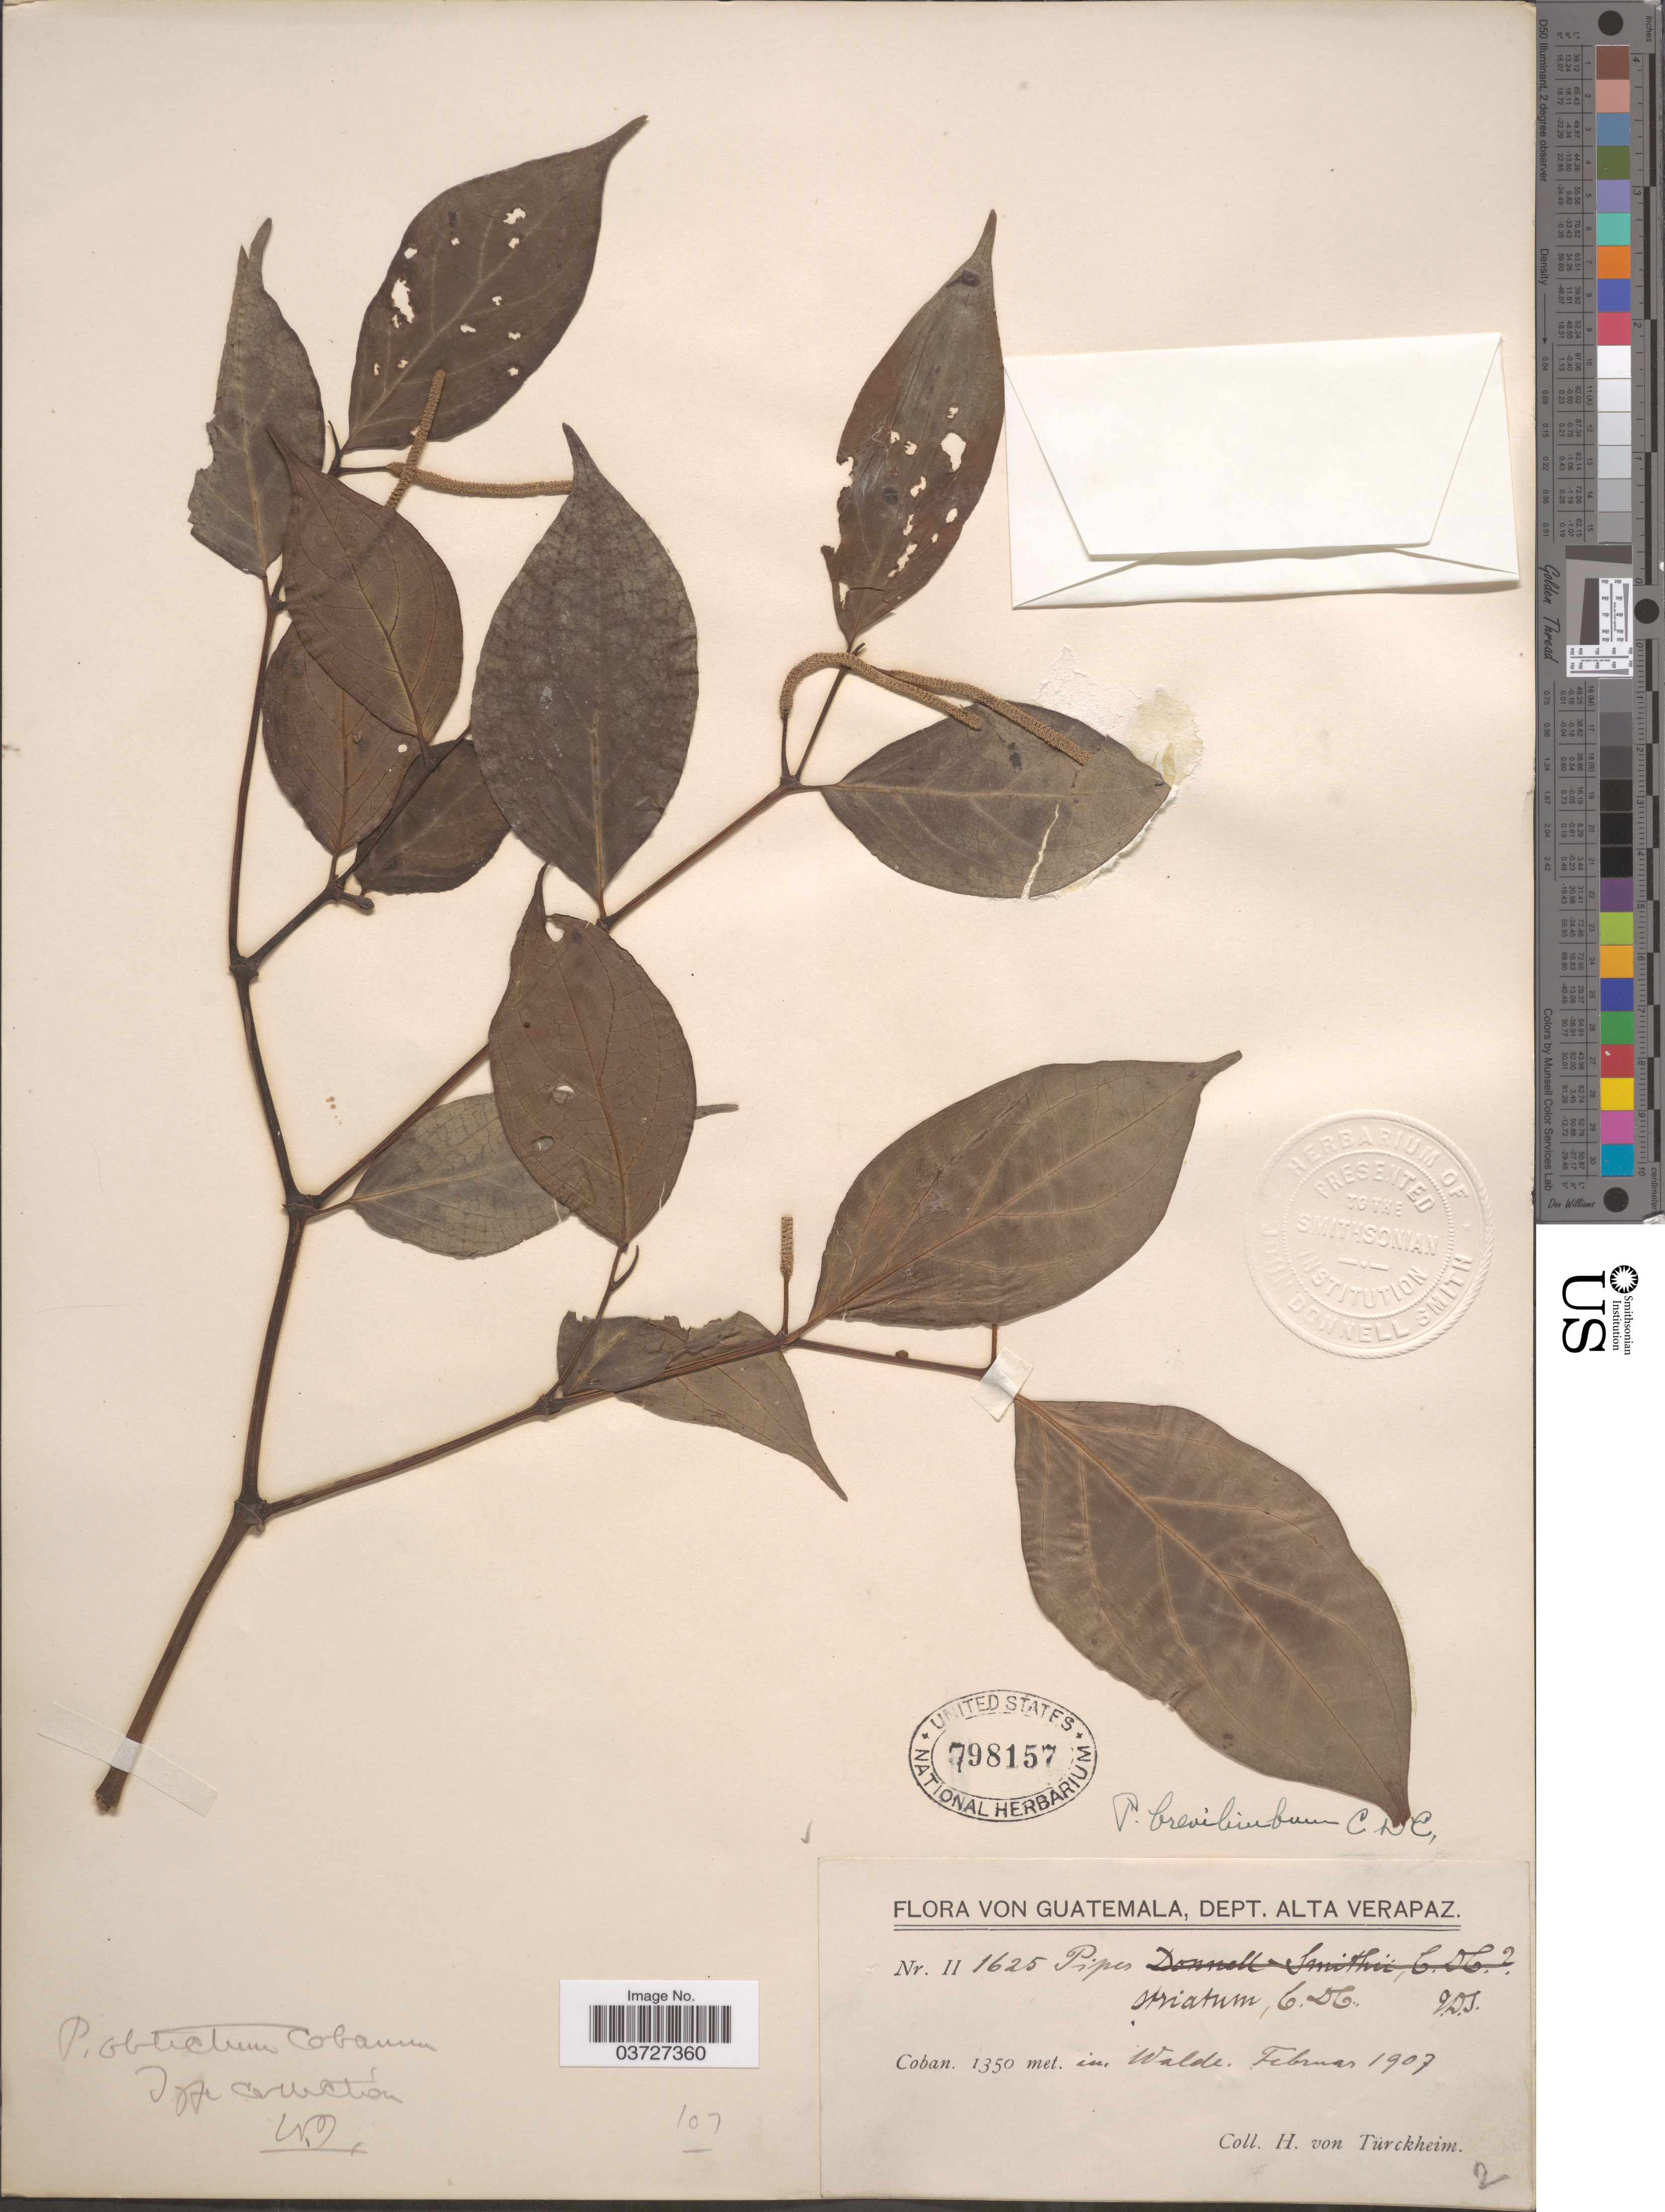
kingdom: Plantae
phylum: Tracheophyta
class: Magnoliopsida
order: Piperales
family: Piperaceae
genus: Piper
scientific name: Piper brevilimbum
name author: C. DC.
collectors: H. von Türckheim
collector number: II1625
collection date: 1907-02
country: Guatemala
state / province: Alta Verapaz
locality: Dept. Alta Verapaz. Coban. in. Walde.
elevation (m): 1350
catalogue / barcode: US 798157